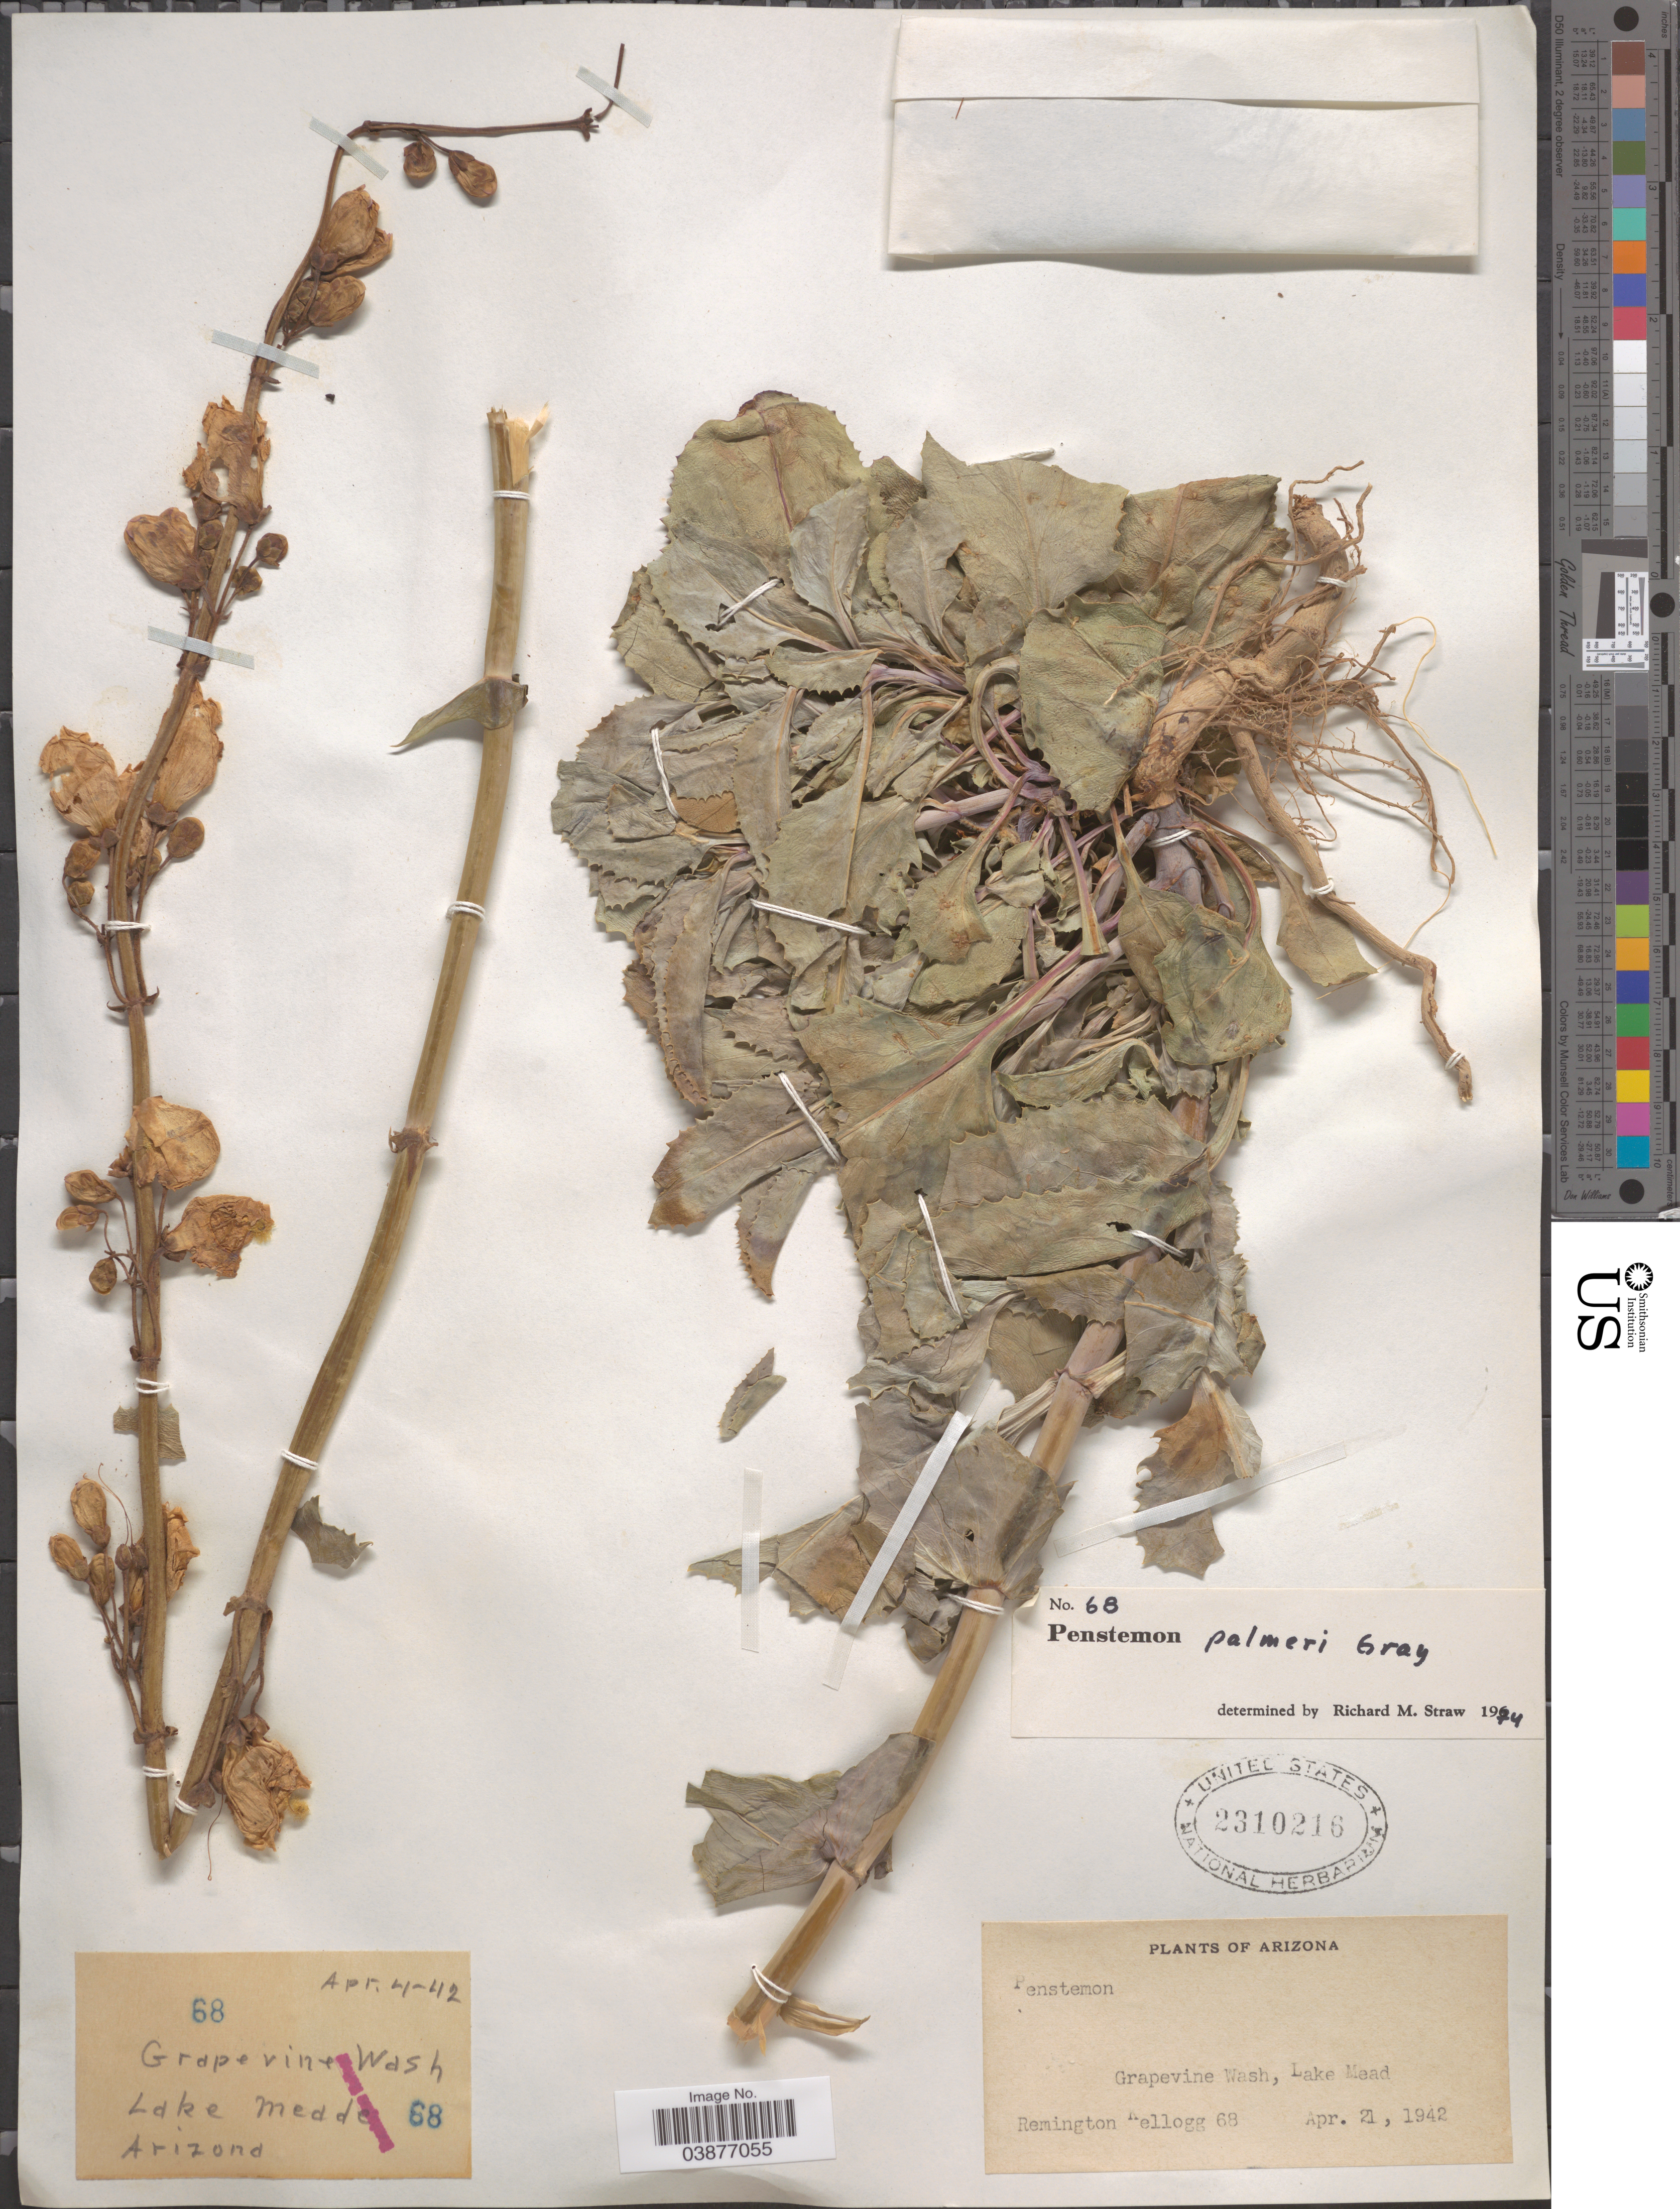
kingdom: Plantae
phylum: Tracheophyta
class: Magnoliopsida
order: Lamiales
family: Plantaginaceae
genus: Penstemon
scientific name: Penstemon palmeri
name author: A. Gray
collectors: R. Kellogg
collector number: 68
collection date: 1942-04-21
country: United States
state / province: Arizona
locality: Grapevine Wash, Lake Meade.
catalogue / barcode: US 2310216